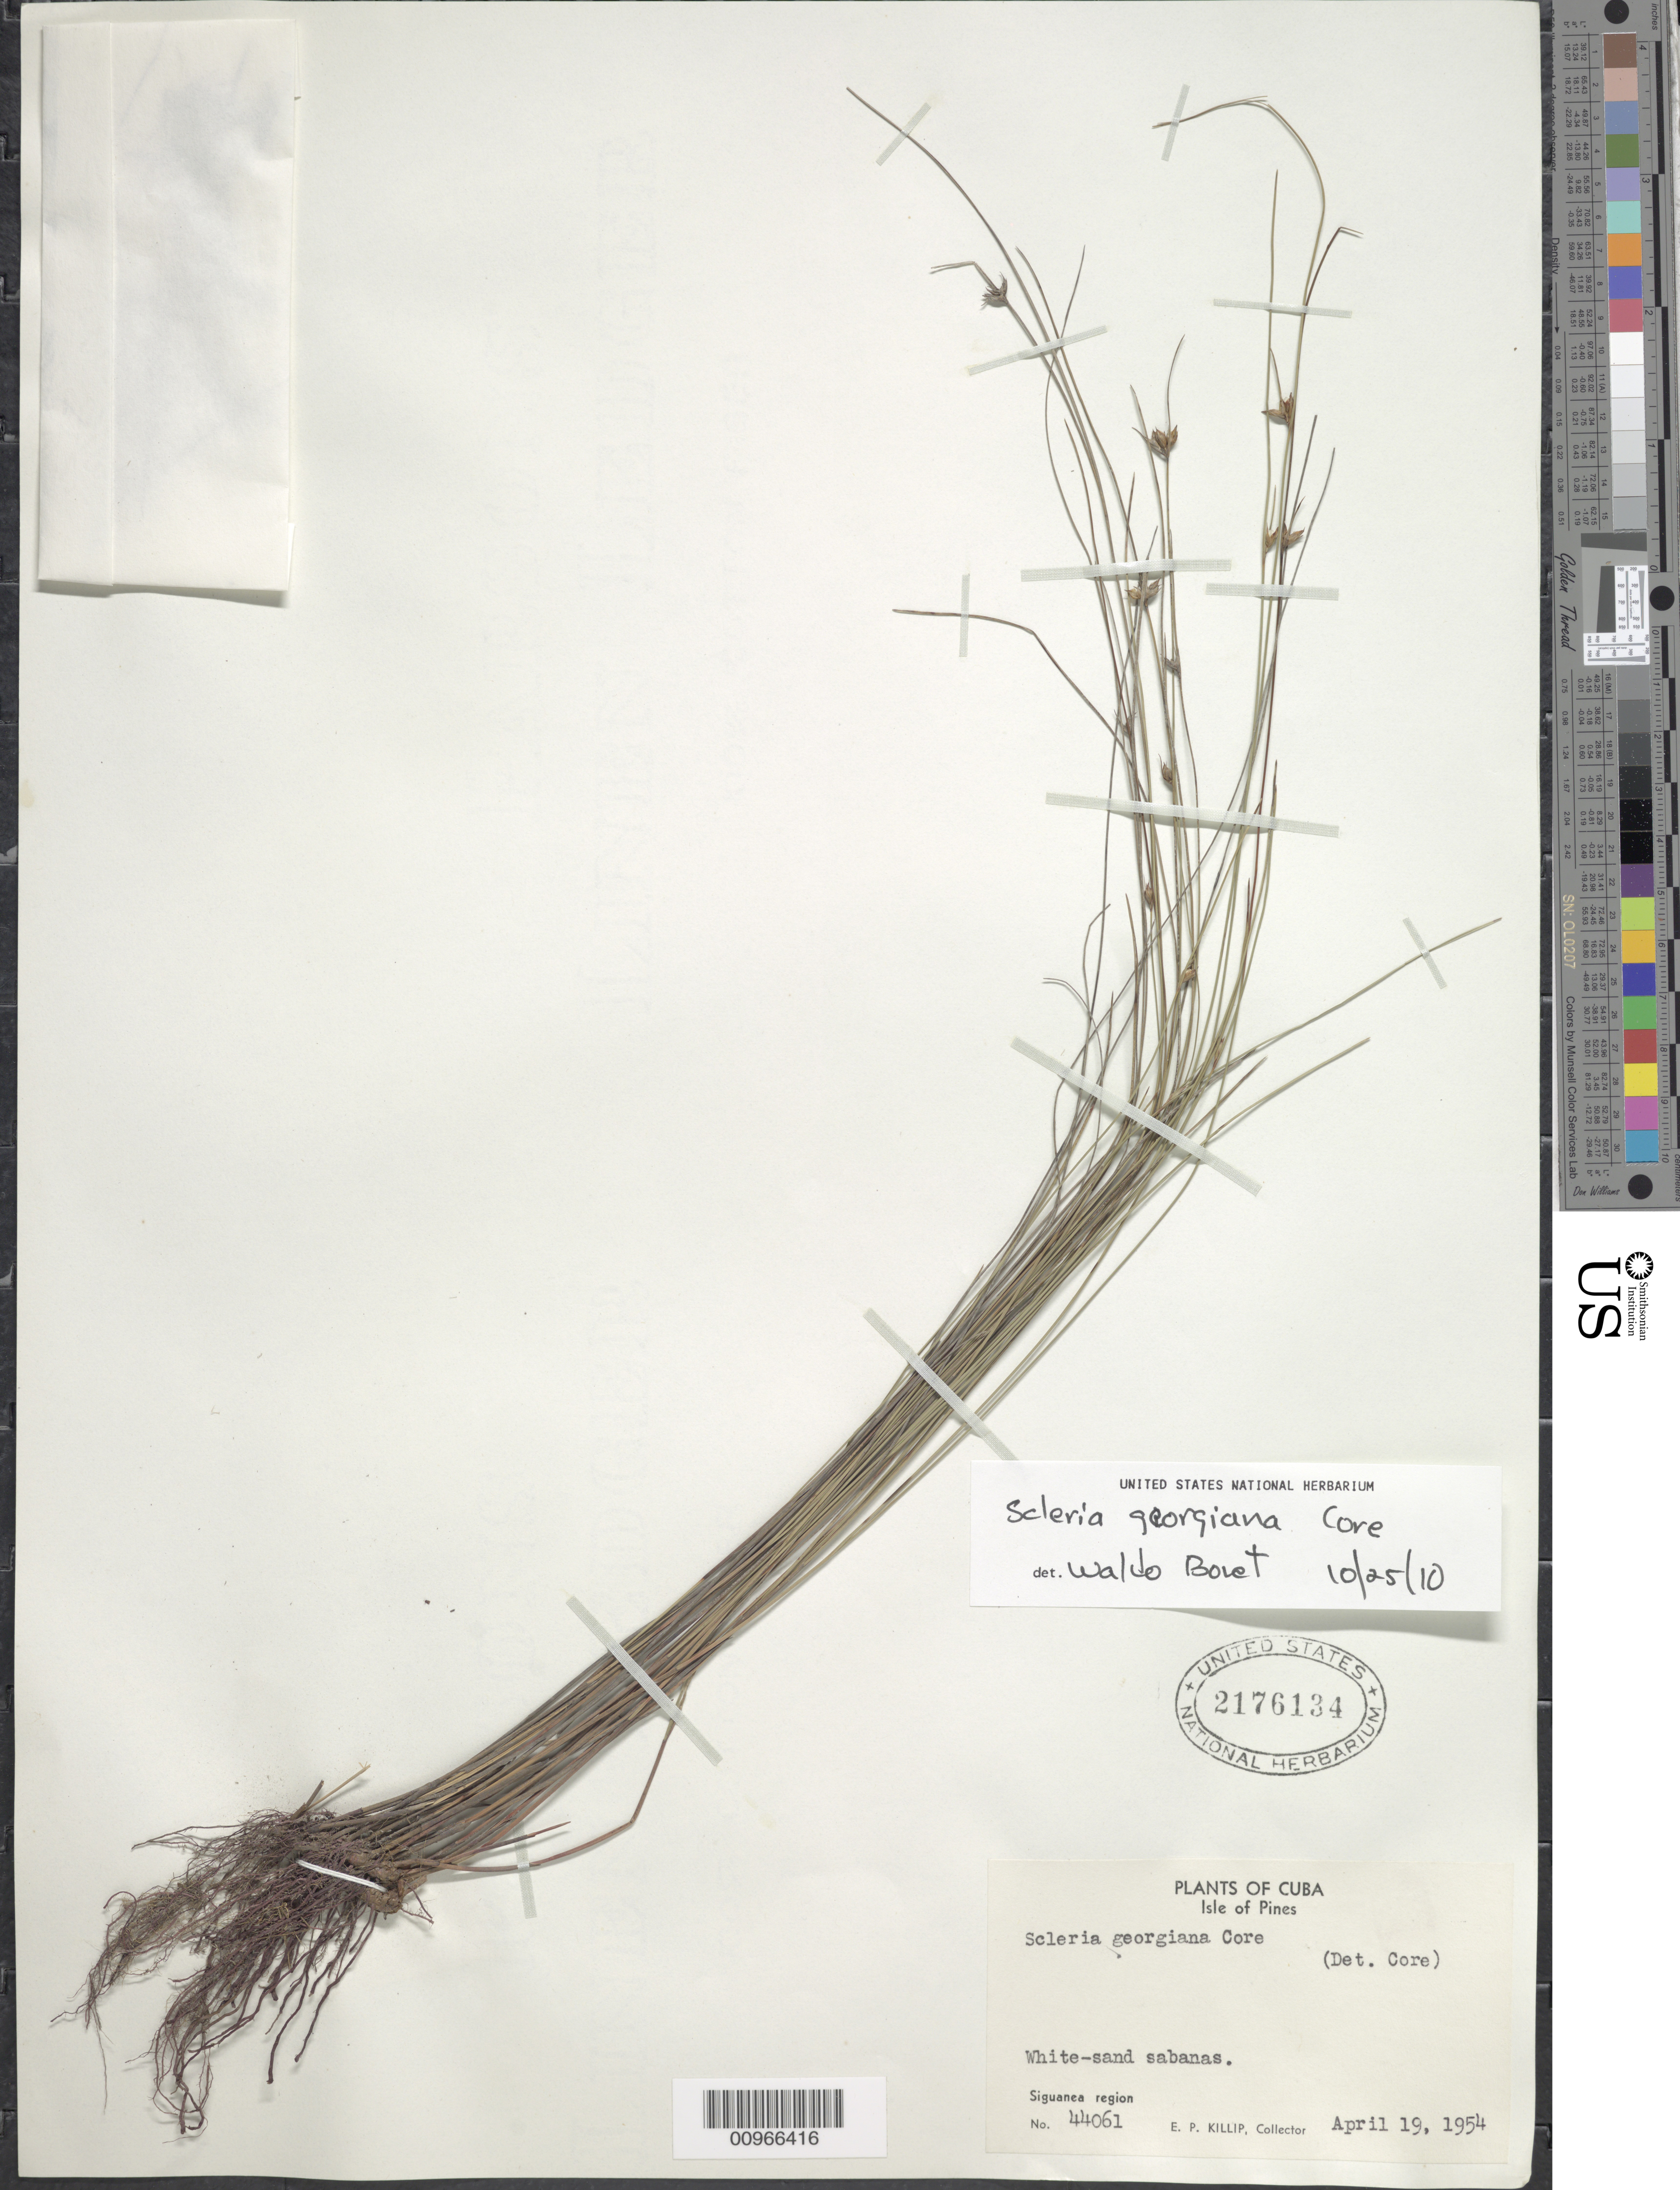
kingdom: Plantae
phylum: Tracheophyta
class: Liliopsida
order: Poales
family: Cyperaceae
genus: Scleria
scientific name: Scleria georgiana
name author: Core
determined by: Core, E. L.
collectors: E. P. Killip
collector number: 44061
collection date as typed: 19 Apr 1954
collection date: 1954-04-19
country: Cuba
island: Isla de la Juventud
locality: Siguanea Region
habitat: White-sand savannas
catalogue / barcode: US 2176134